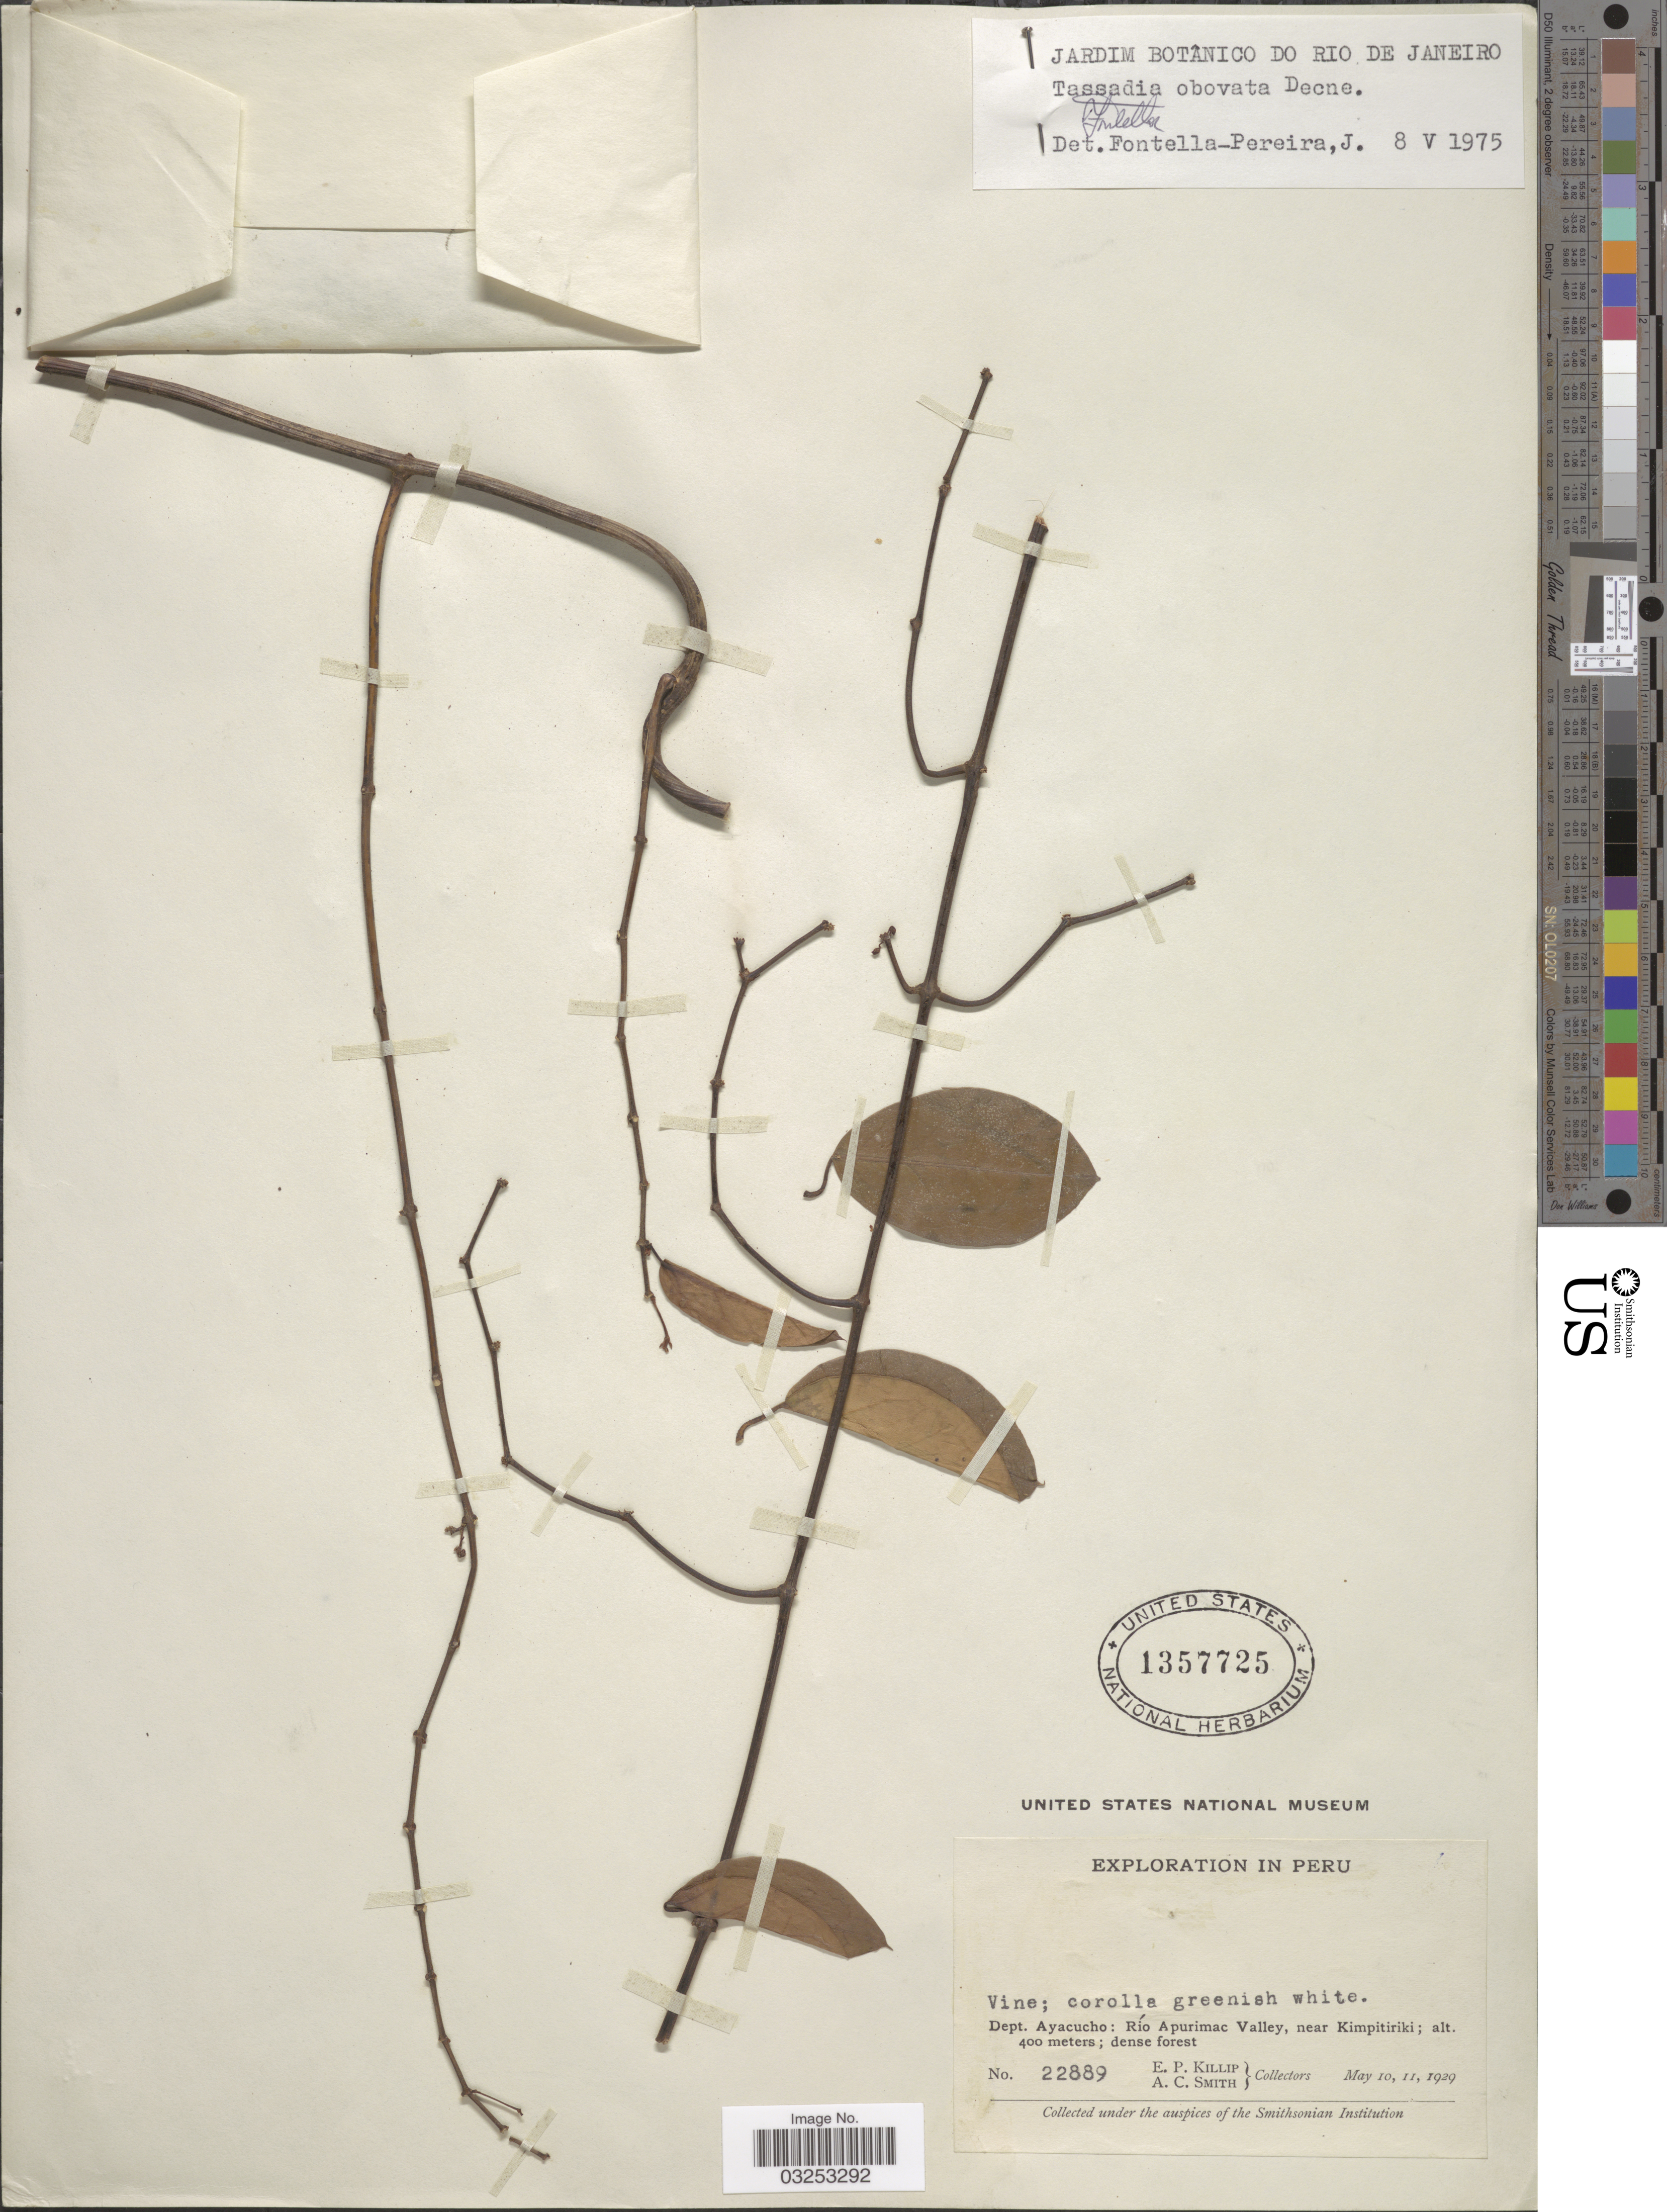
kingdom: Plantae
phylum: Tracheophyta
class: Magnoliopsida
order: Gentianales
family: Apocynaceae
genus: Tassadia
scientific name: Tassadia obovata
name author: Decne.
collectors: E. P. Killip & A. C. Smith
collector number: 22889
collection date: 1929-05-10/1929-05-11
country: Peru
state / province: Ayacucho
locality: Dept. Ayacucho; Río Apurimac Valley, near Kimpitiriki.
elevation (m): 400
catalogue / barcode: US 1357725